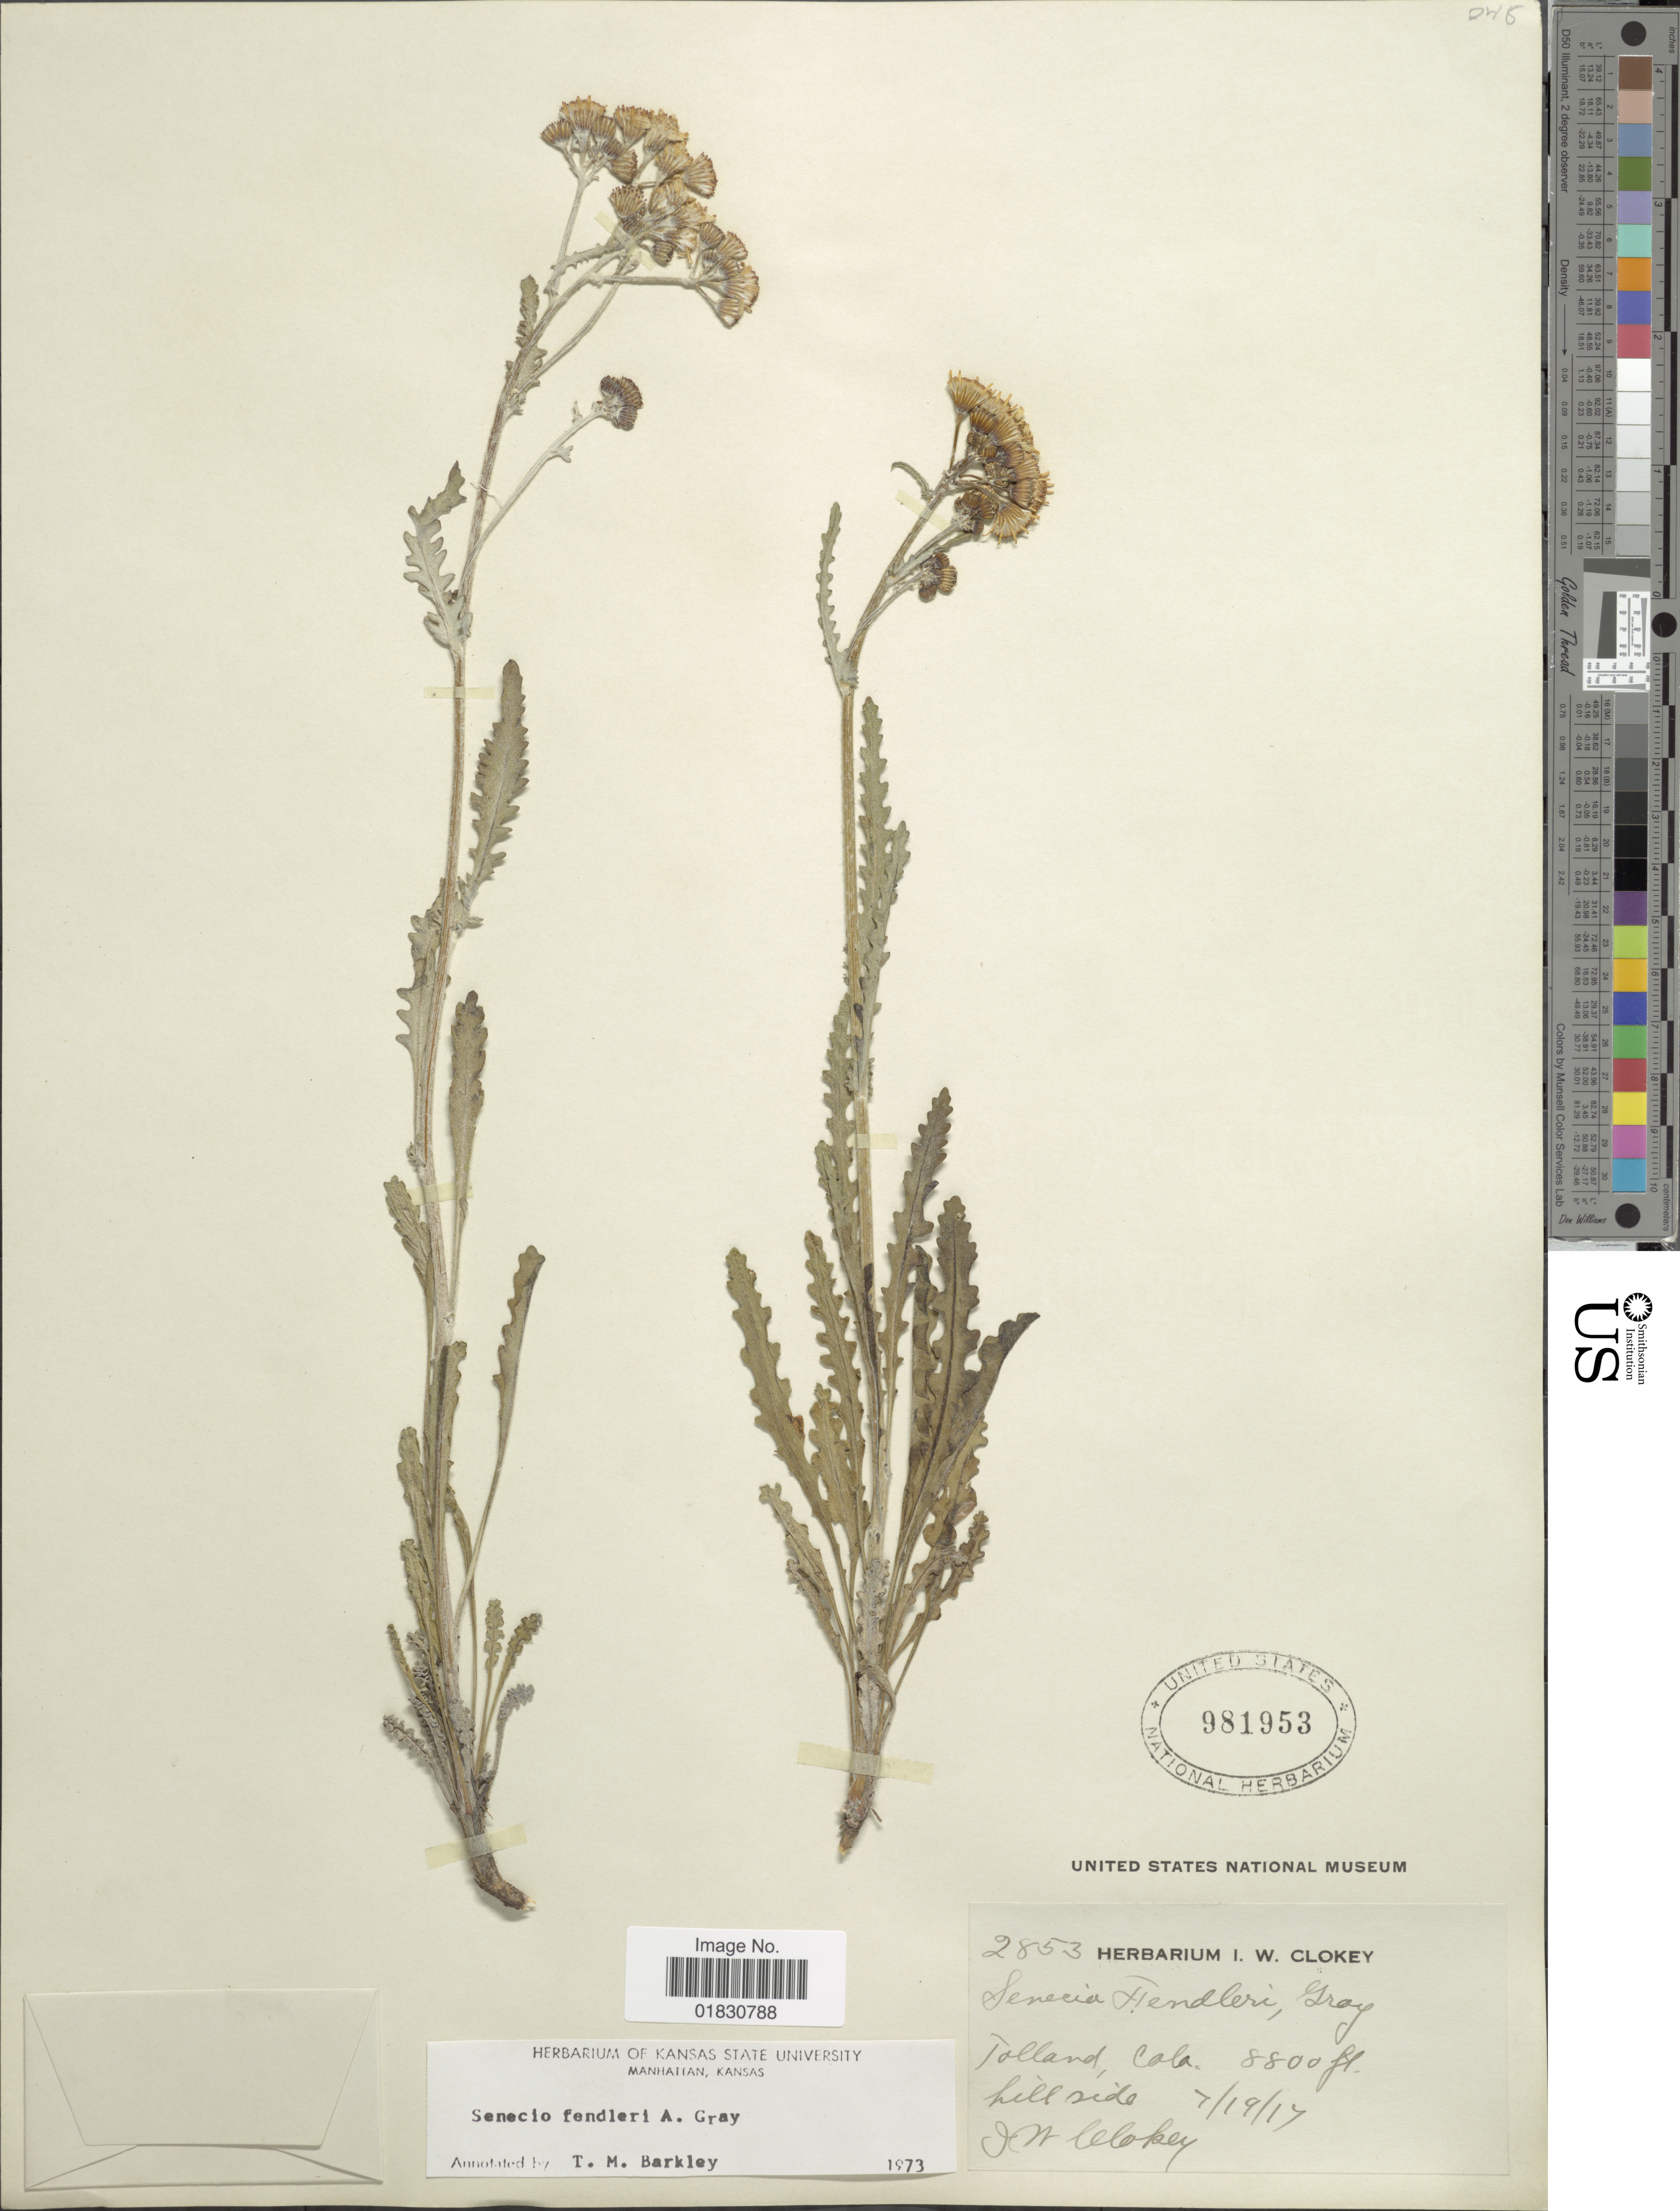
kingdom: Plantae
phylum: Tracheophyta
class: Magnoliopsida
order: Asterales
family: Asteraceae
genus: Packera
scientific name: Packera fendleri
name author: (A. Gray) W.A. Weber & Á. Löve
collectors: I. W. Clokey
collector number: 2853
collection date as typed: Transcribed d/m/y: 19/7/17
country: United States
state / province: Colorado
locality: Tolland, Colo.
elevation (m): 2682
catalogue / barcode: US 981953